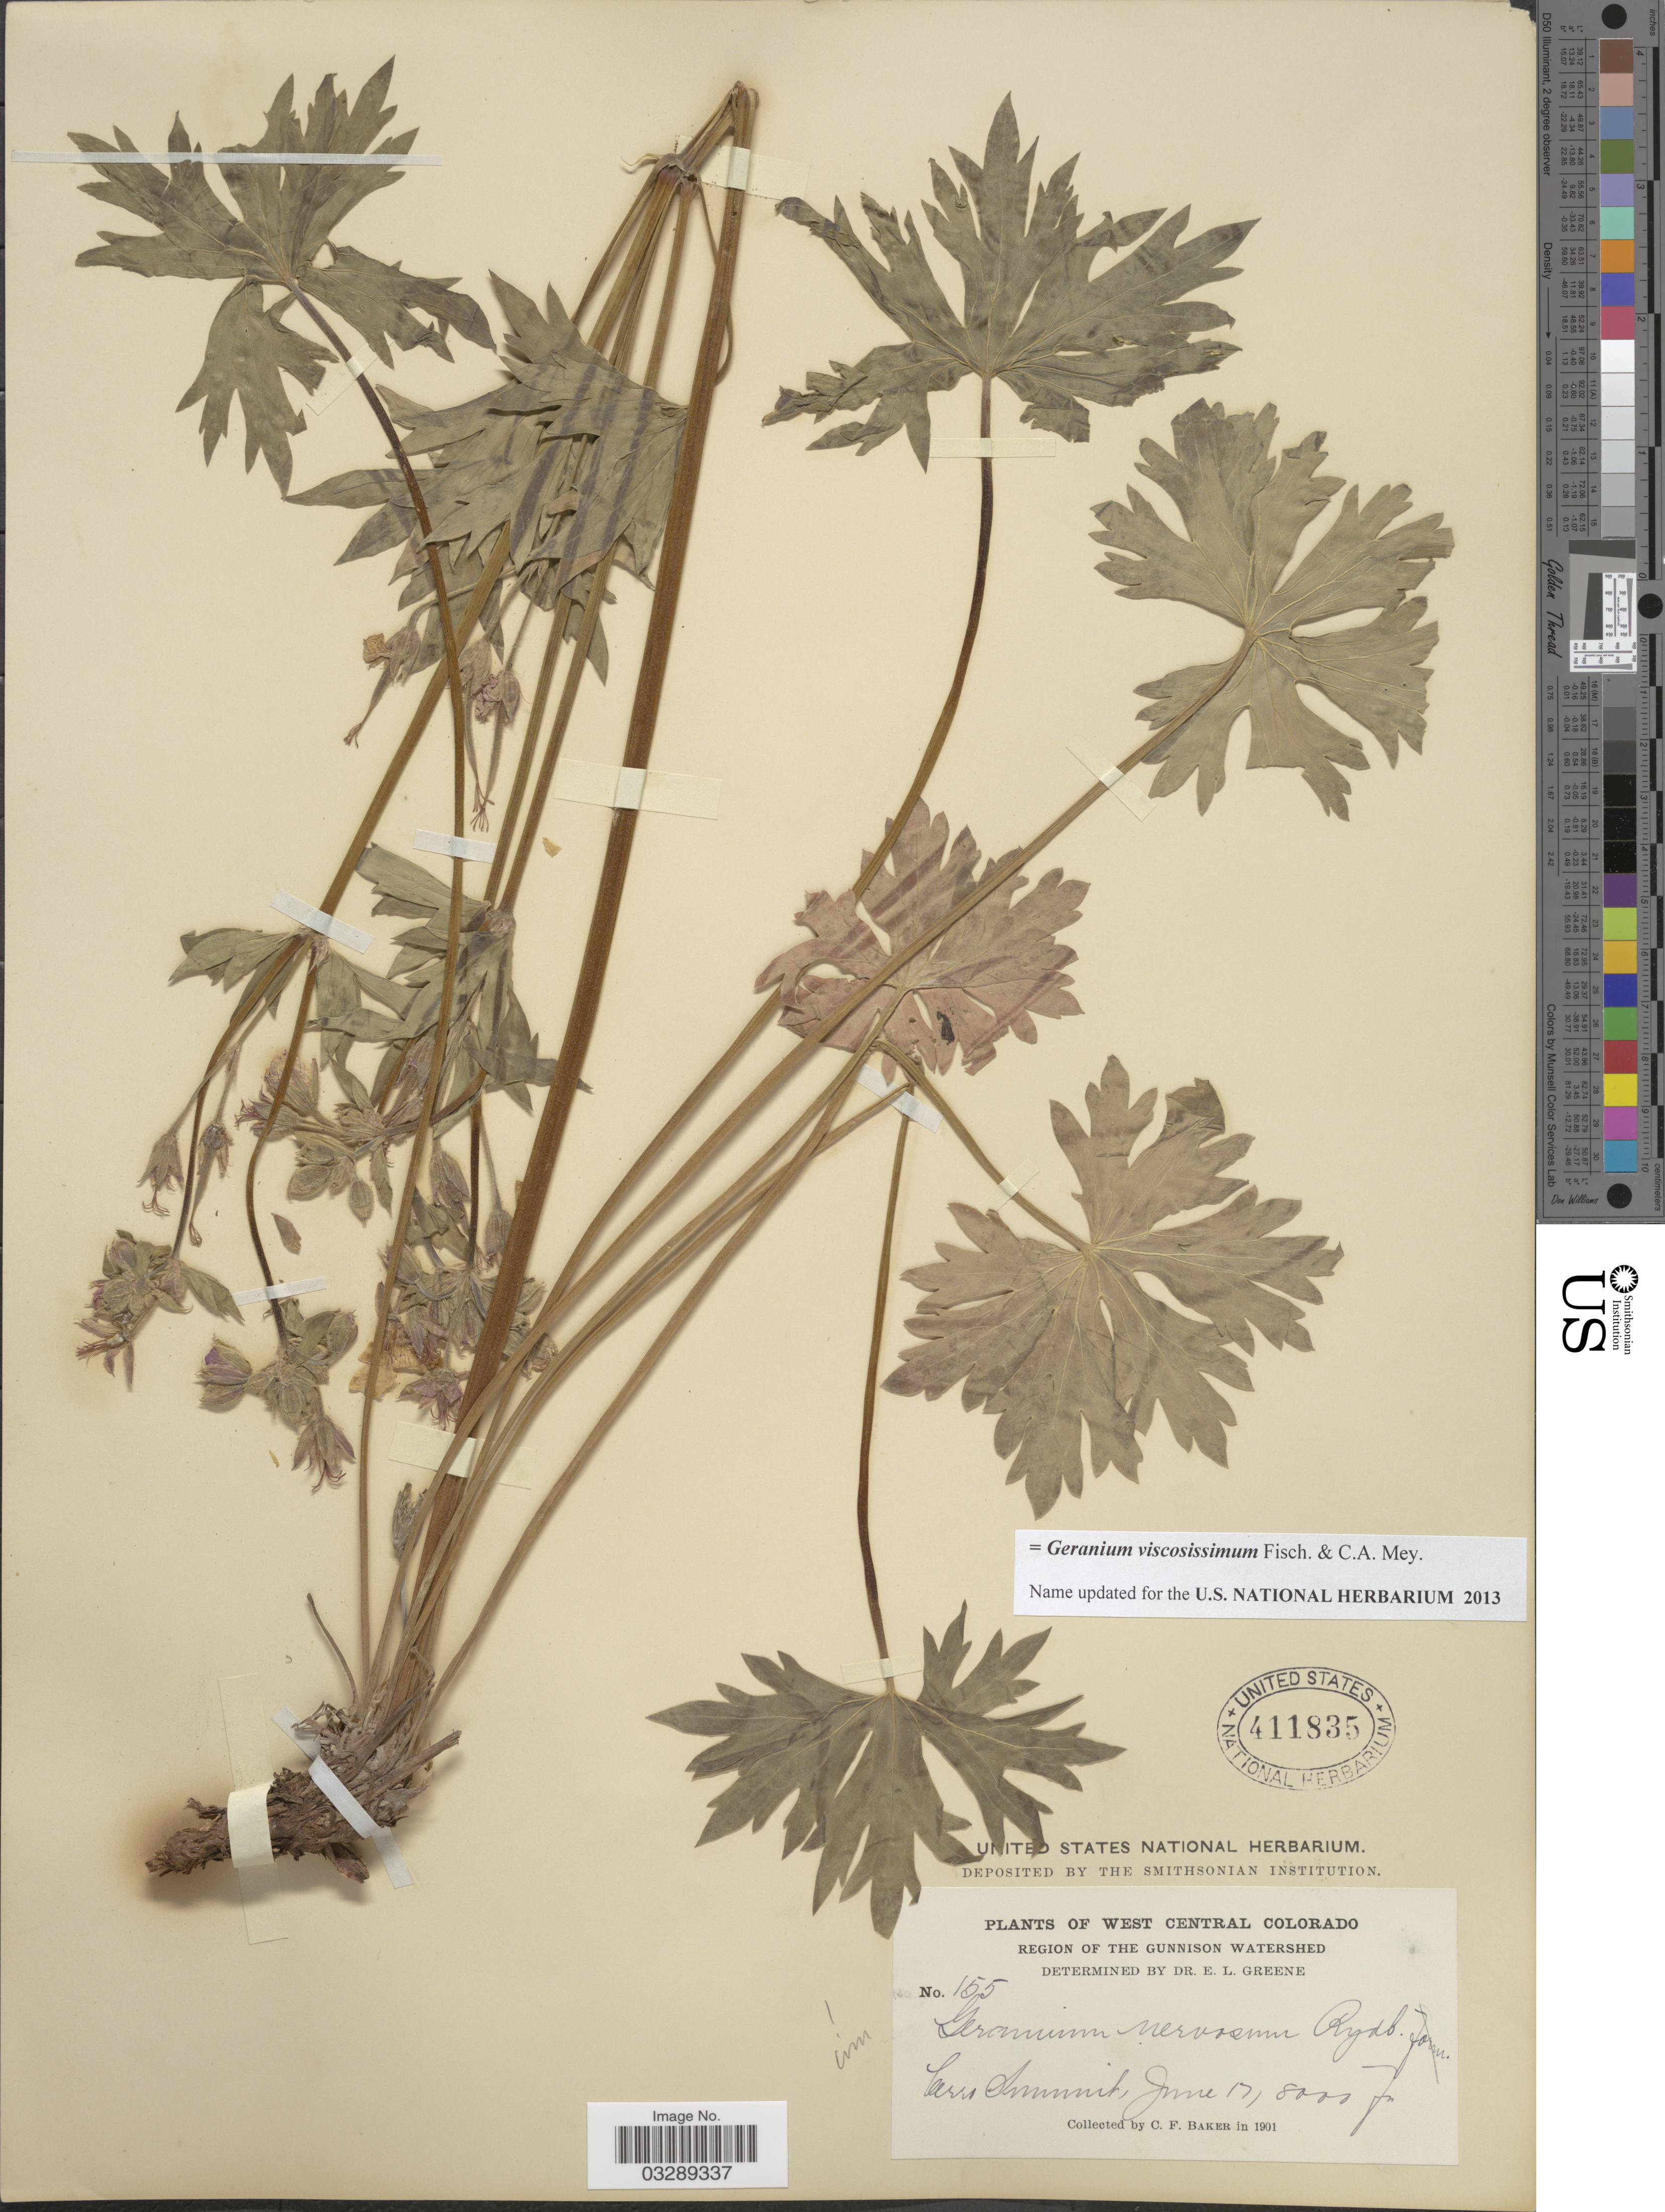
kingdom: Plantae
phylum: Tracheophyta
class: Magnoliopsida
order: Geraniales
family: Geraniaceae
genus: Geranium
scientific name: Geranium viscosissimum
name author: Fisch. & C.A. Mey.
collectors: C. F. Baker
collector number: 155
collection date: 1901-06-17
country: United States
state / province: Colorado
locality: West Central Colorado, Region of the Gunnison Watershed, Cerro Summit.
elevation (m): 2438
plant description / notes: Corrected "Larrs Summit" to "Cerro Summit."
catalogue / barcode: US 411835